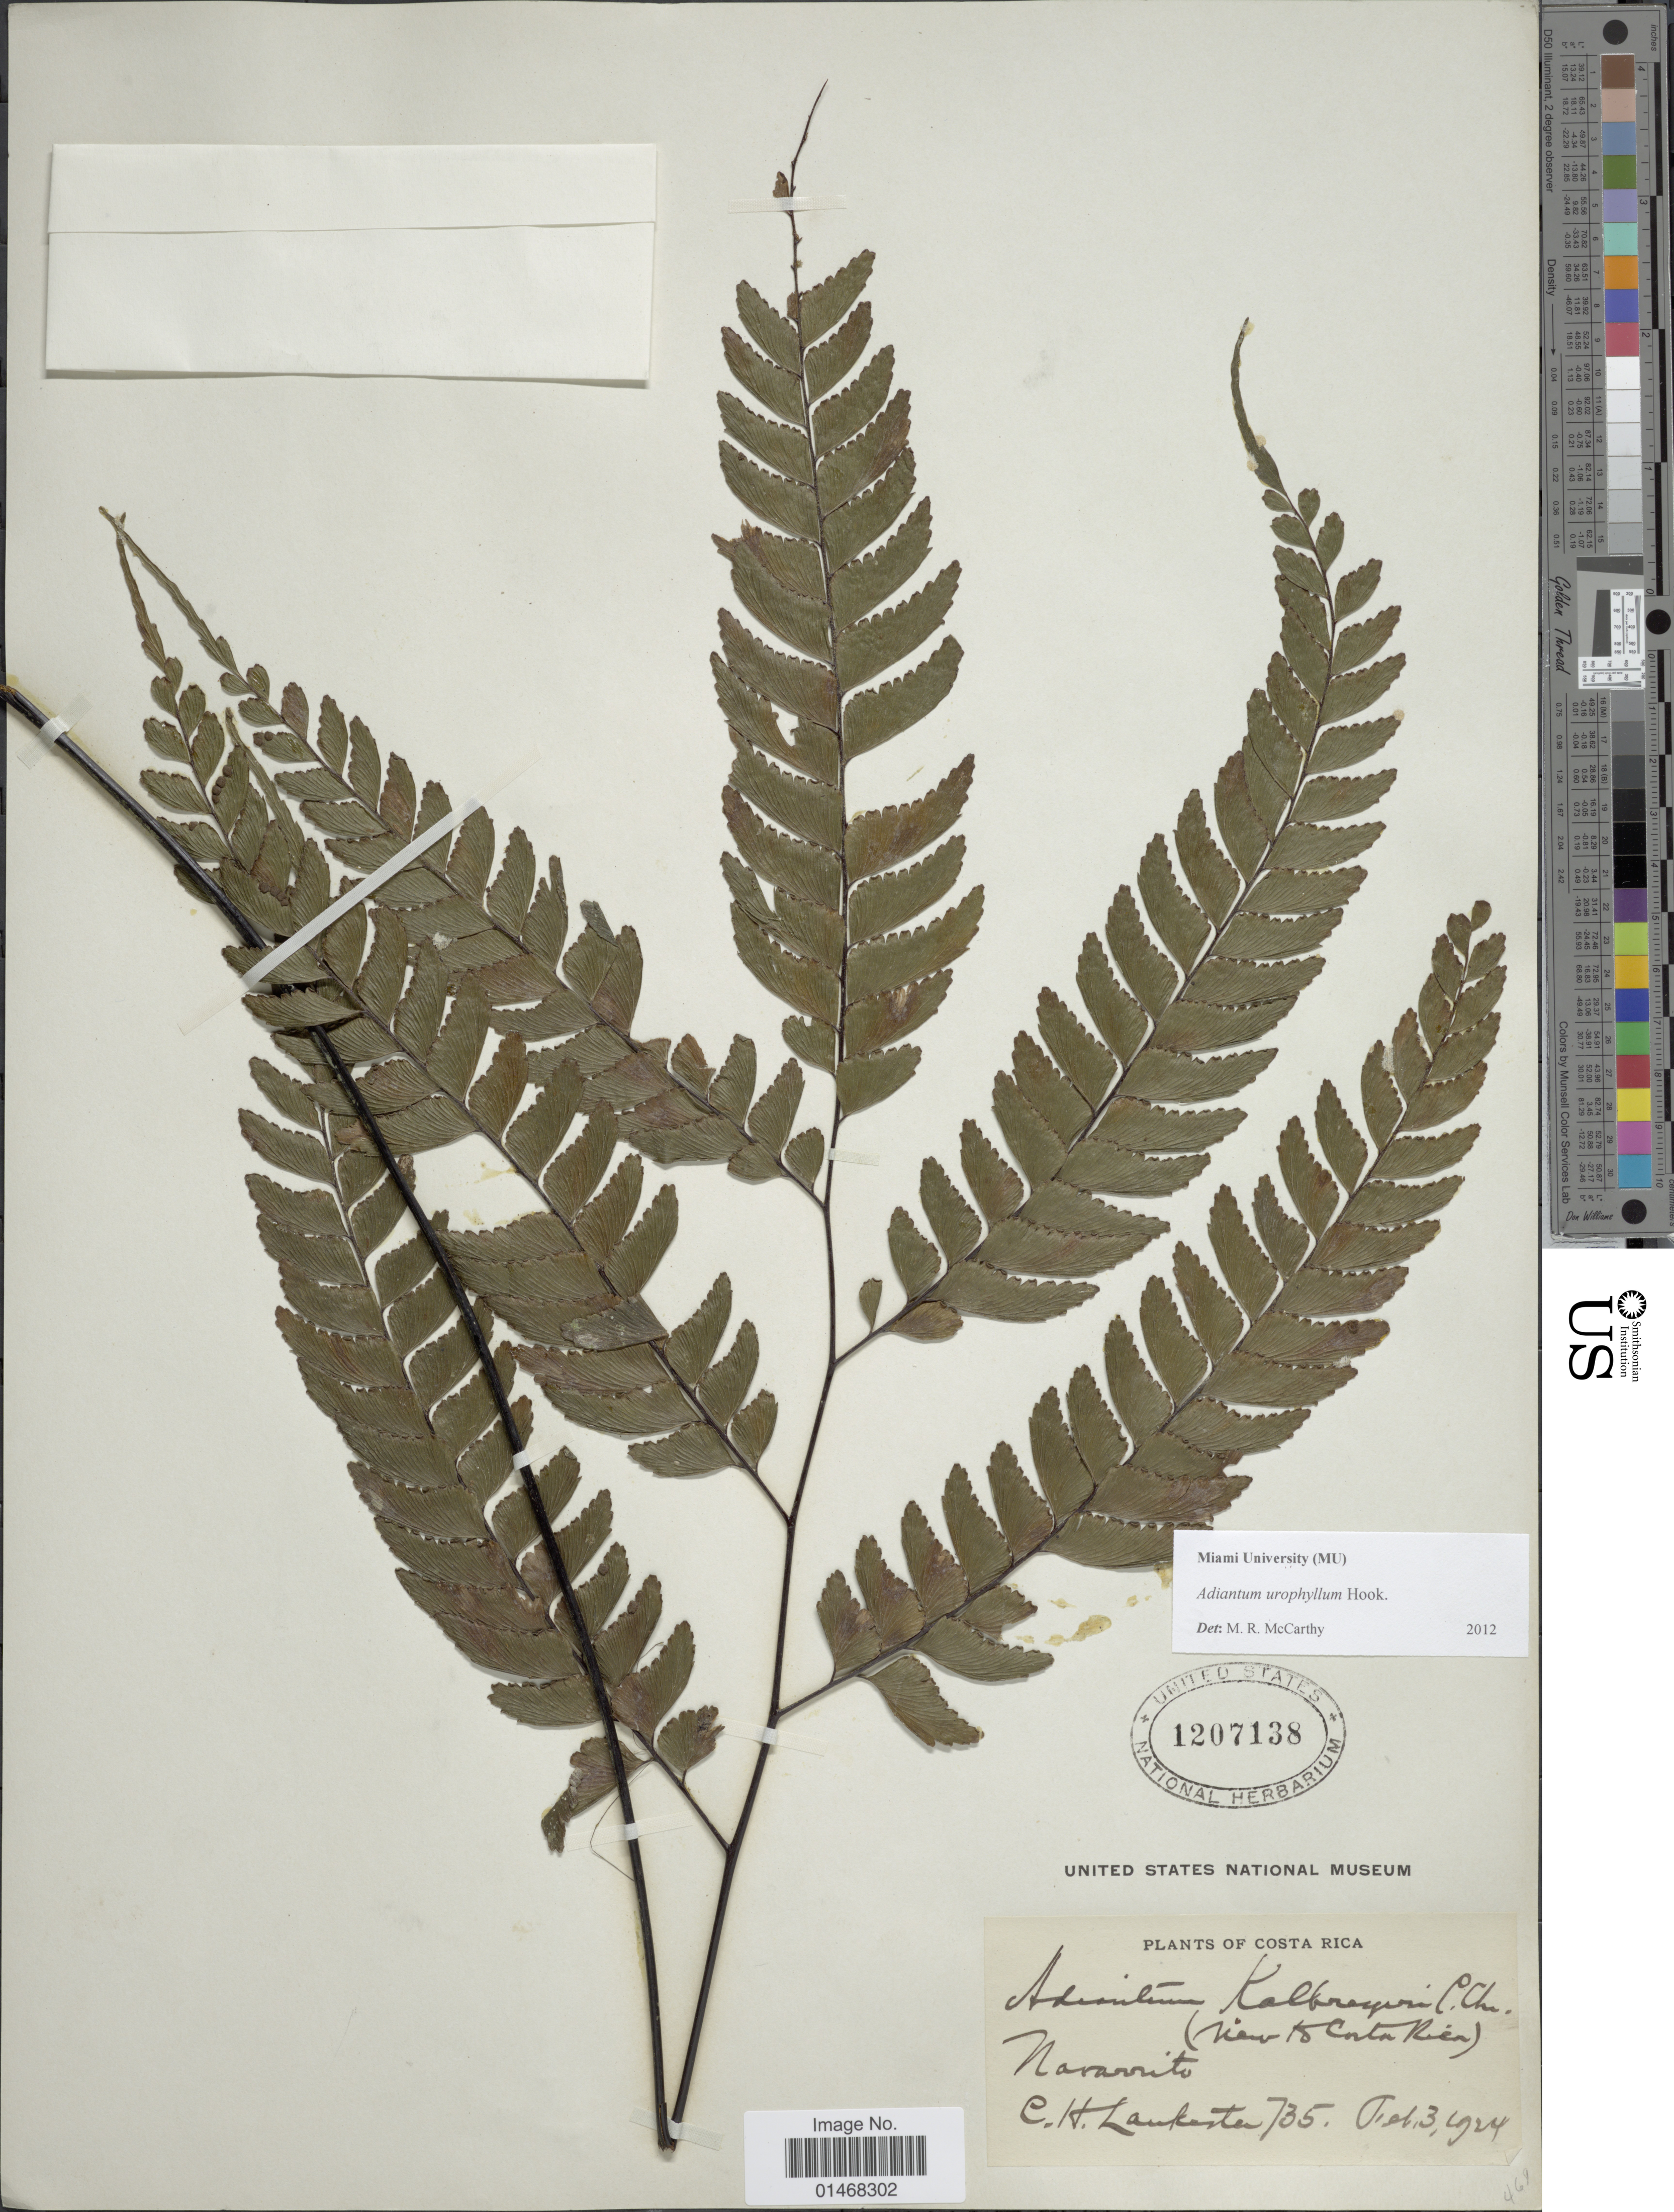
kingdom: Plantae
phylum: Tracheophyta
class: Polypodiopsida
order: Polypodiales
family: Pteridaceae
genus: Adiantum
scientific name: Adiantum urophyllum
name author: Hook.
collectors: C. H. Lankester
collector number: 735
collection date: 1924-02-13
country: Costa Rica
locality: Navarito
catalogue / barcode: US 1207138